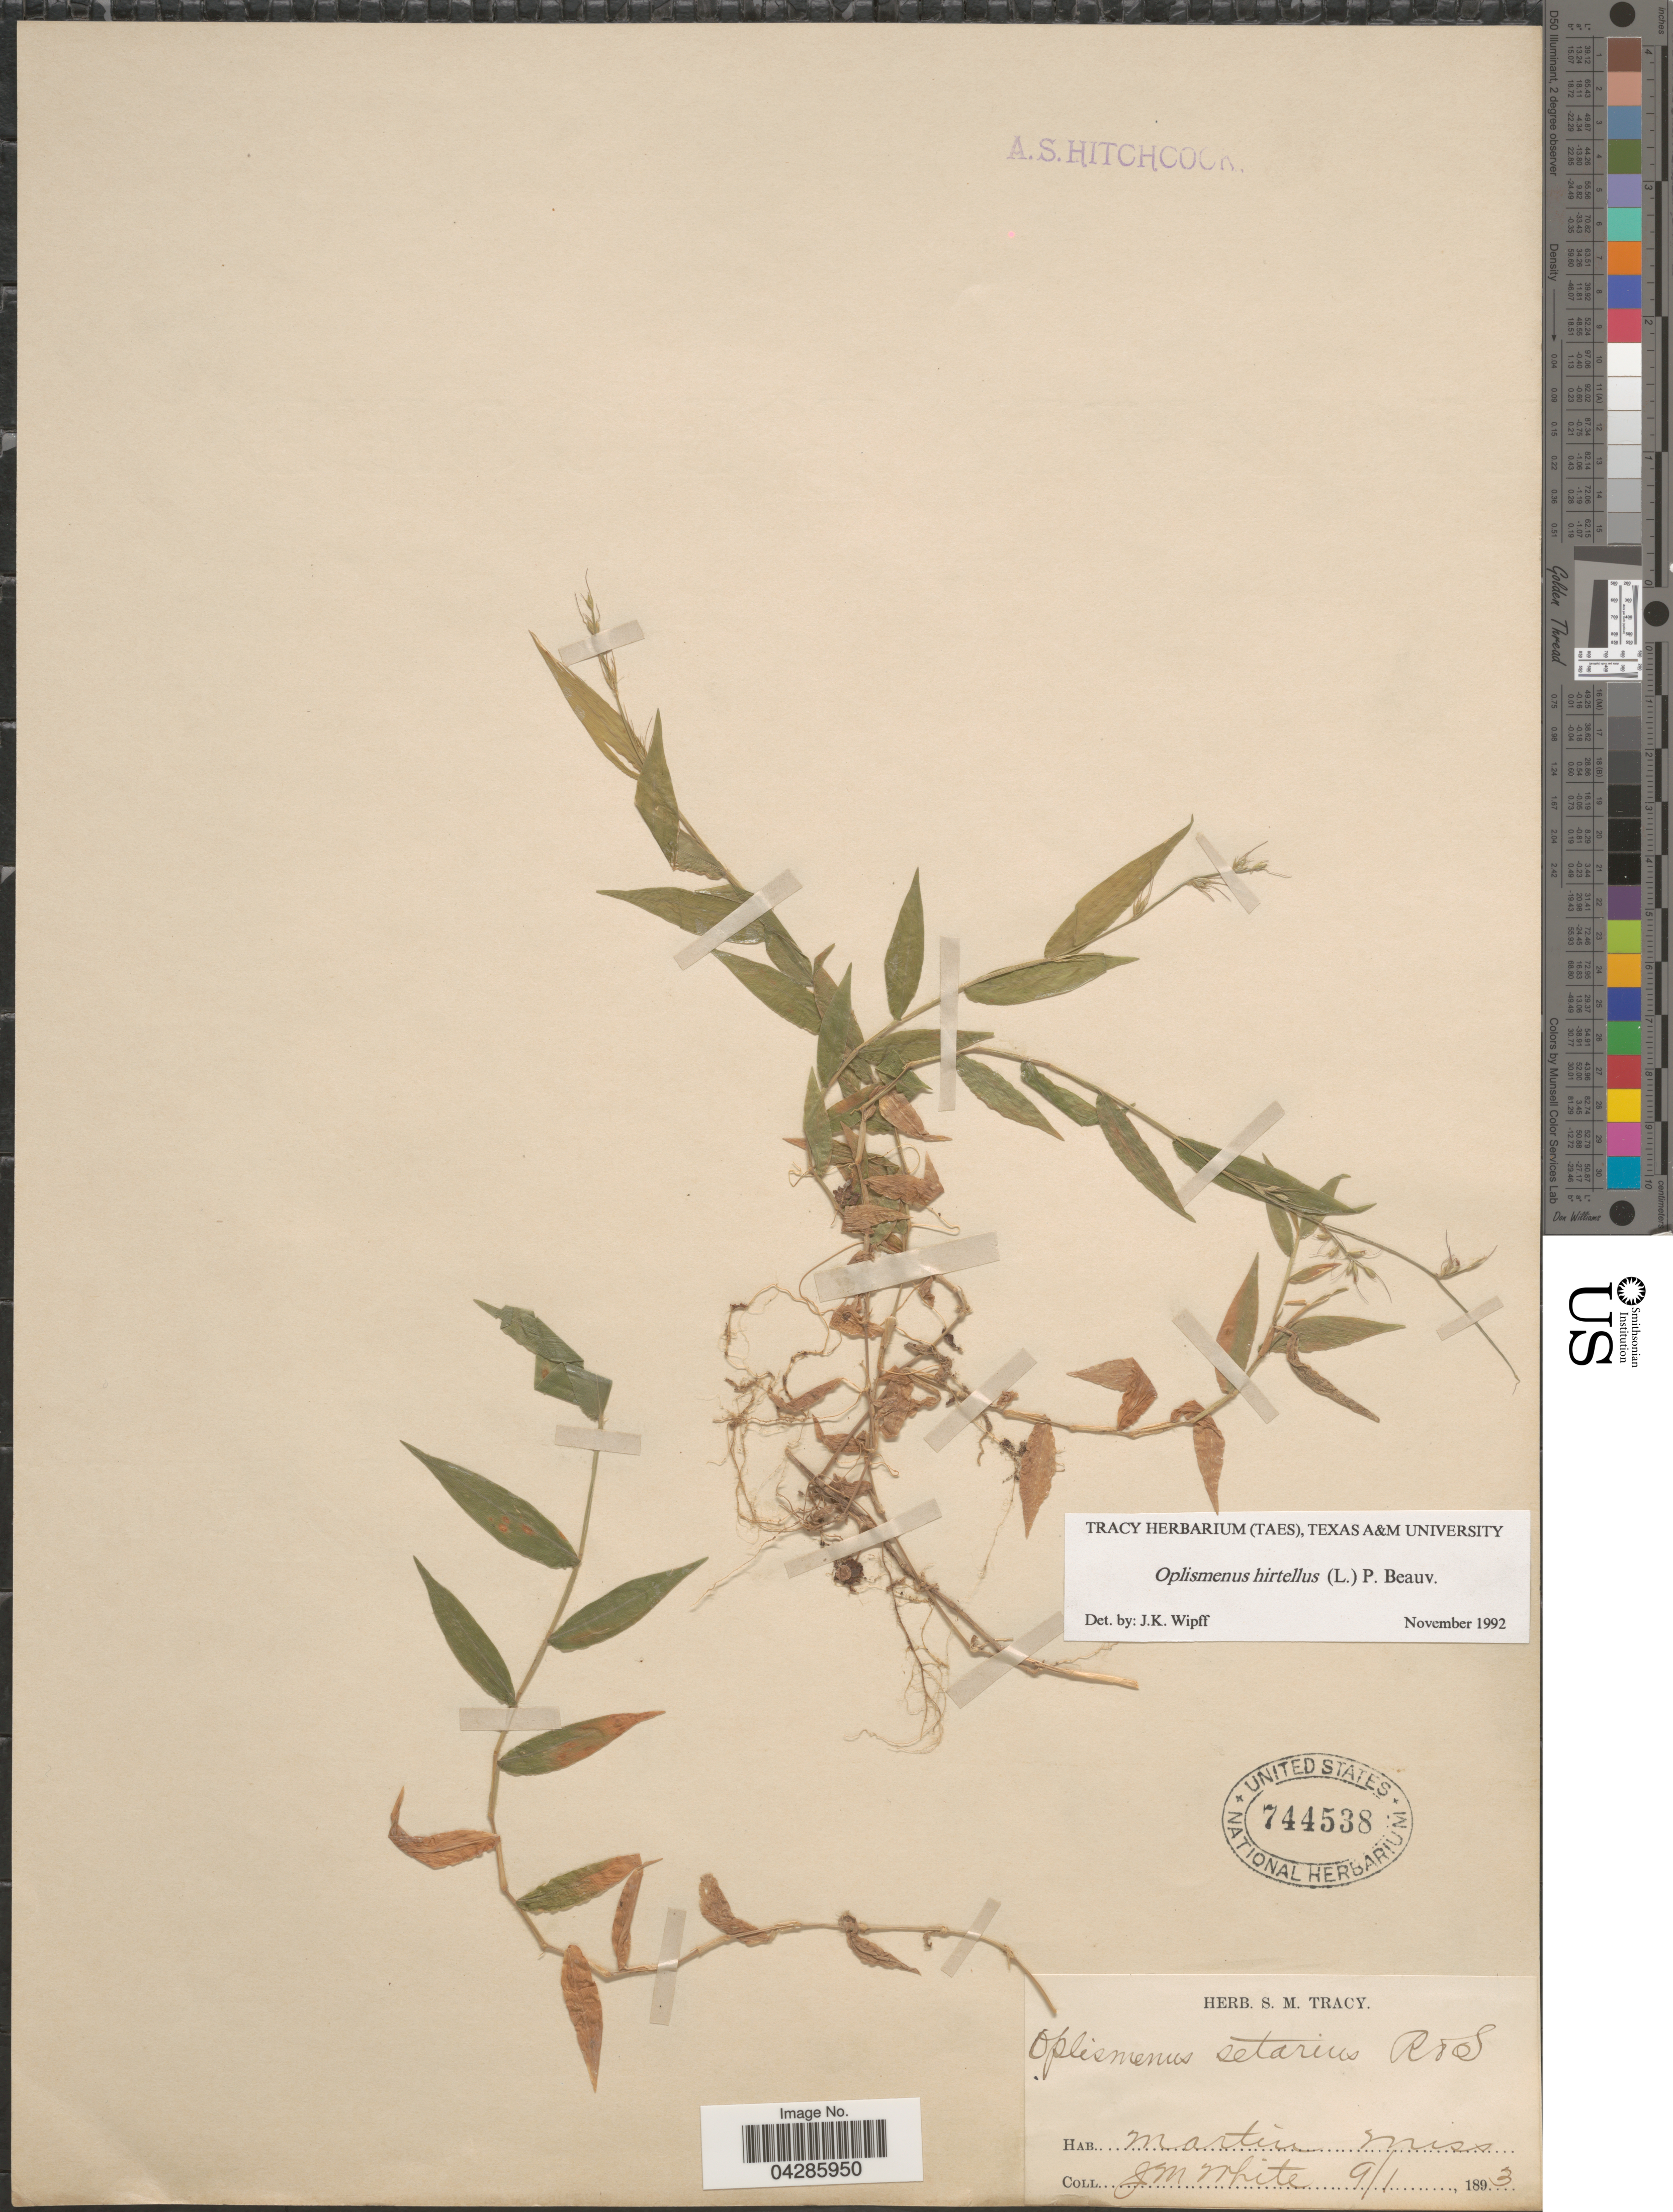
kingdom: Plantae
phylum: Tracheophyta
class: Liliopsida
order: Poales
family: Poaceae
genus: Oplismenus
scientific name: Oplismenus hirtellus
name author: (L.) P. Beauv.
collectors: J. White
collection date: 1893-09-01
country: United States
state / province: Mississippi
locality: Martin.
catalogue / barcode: US 744538